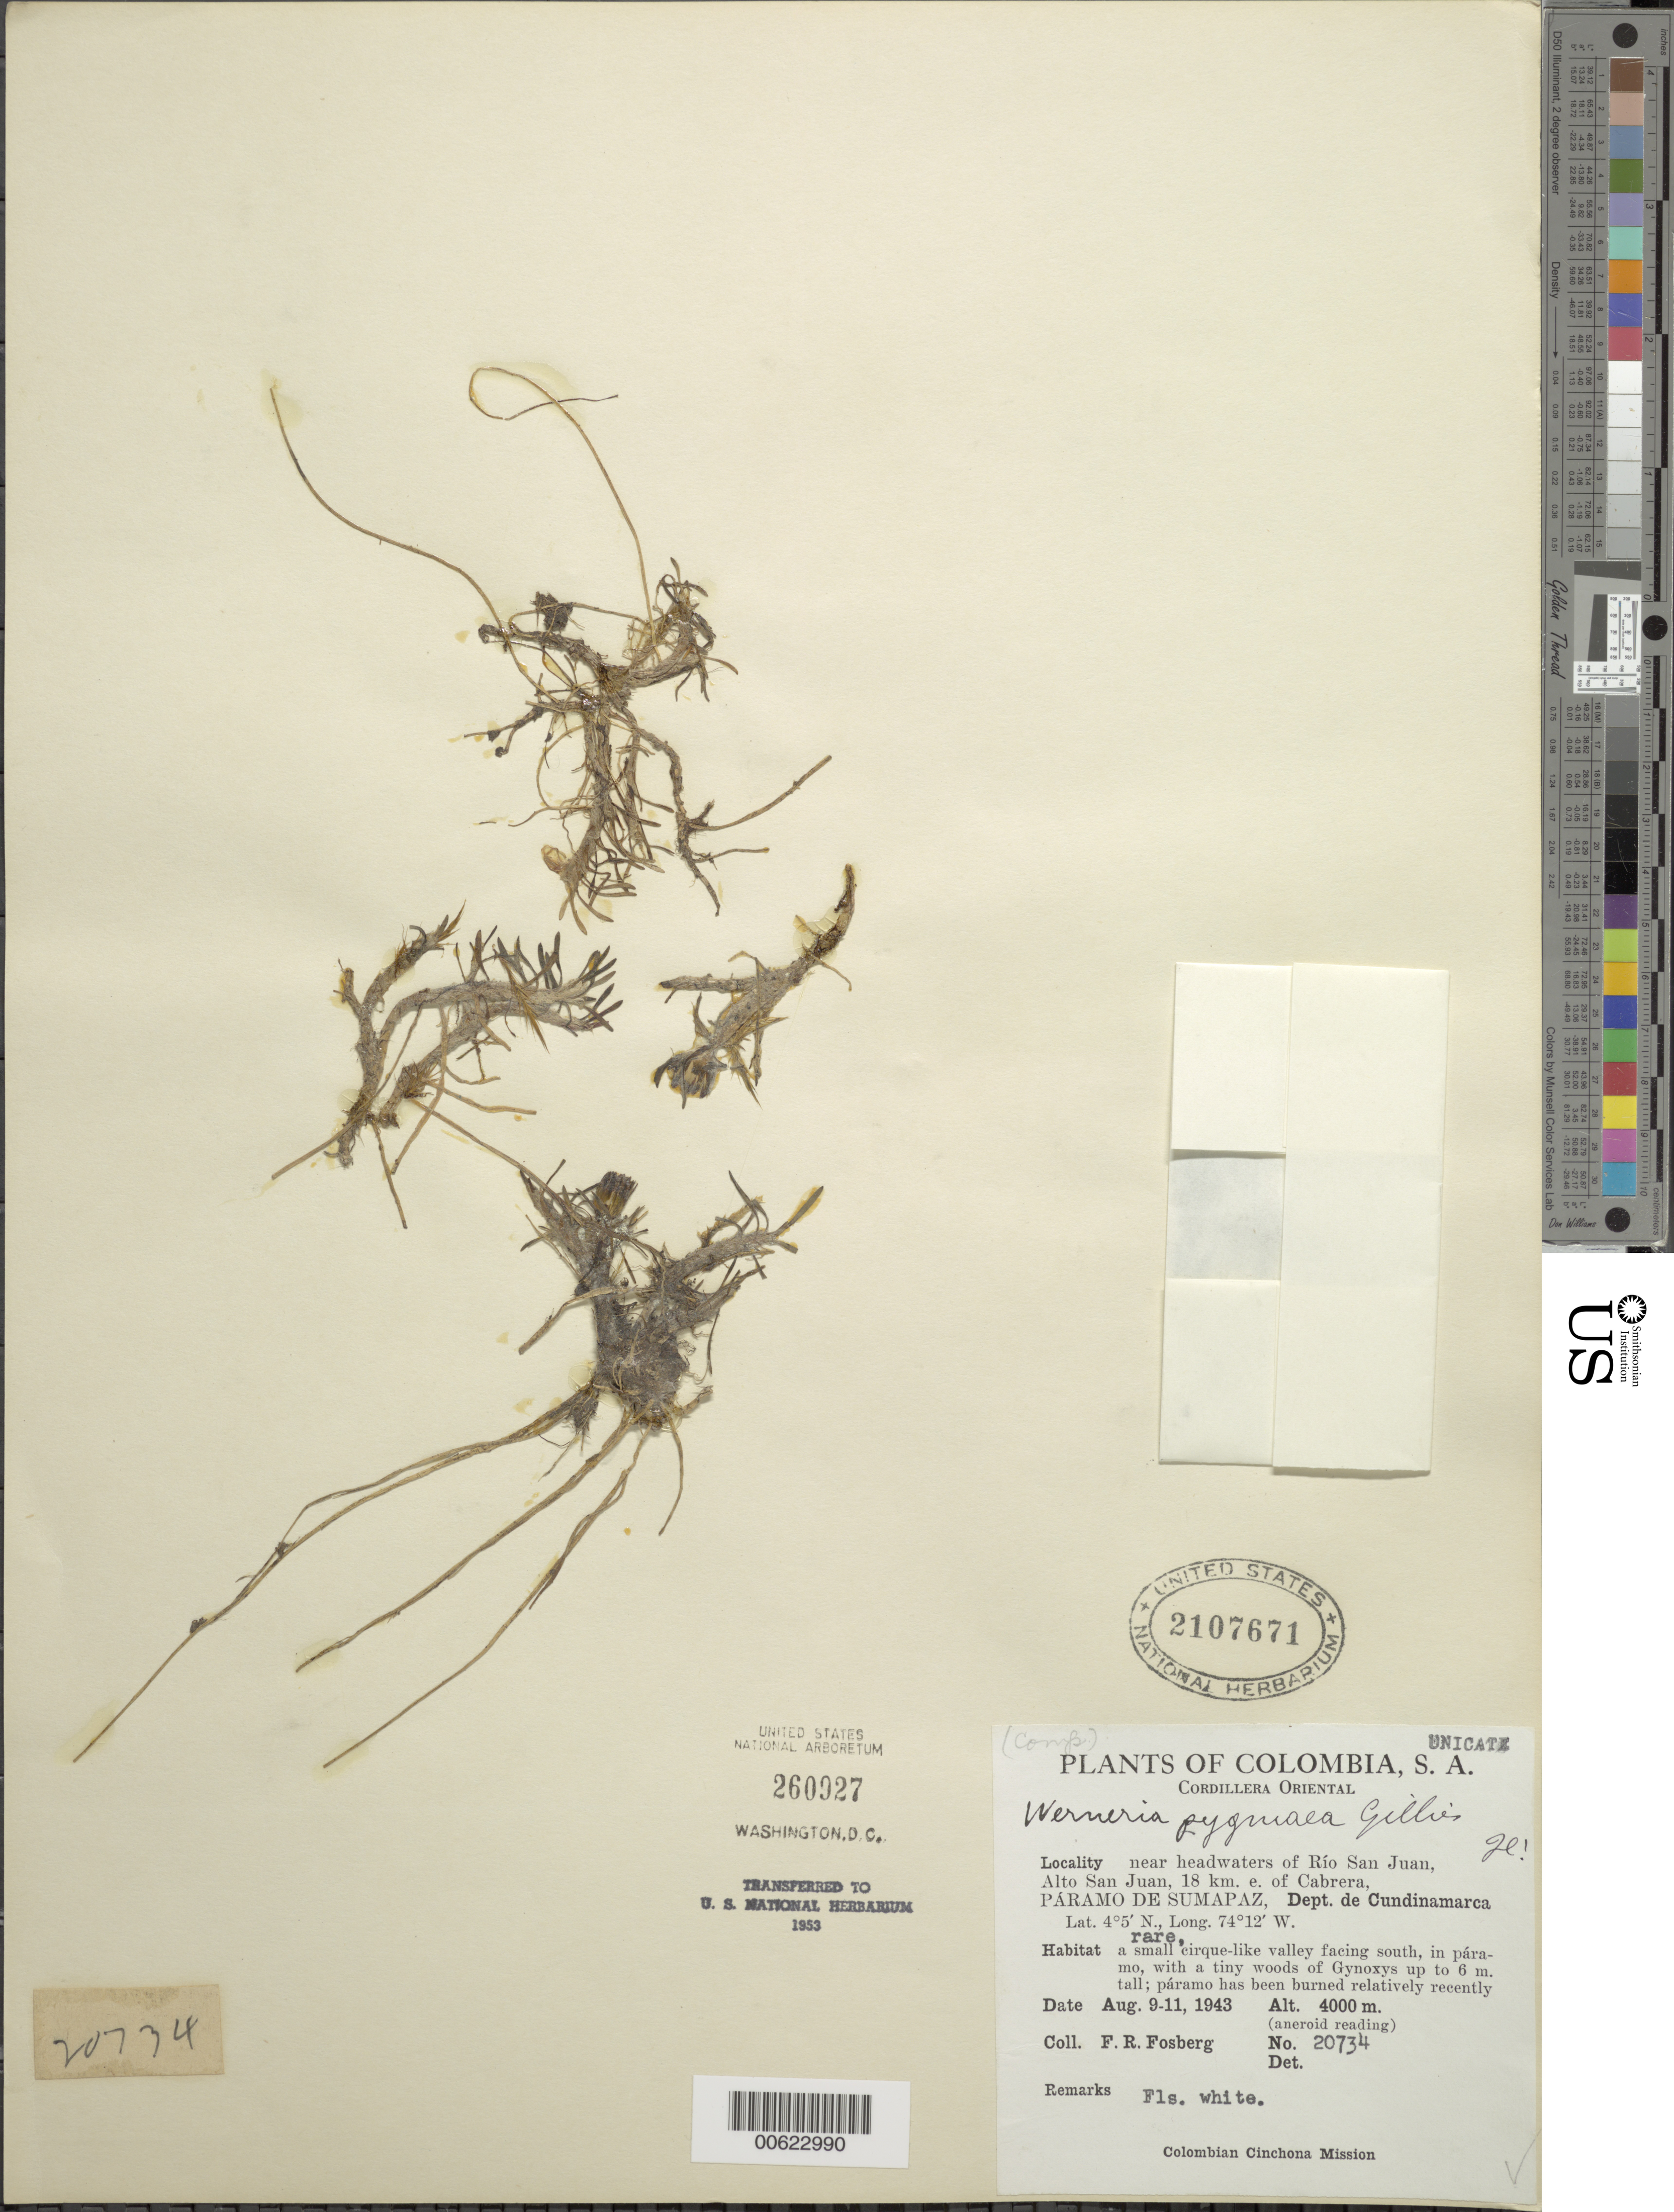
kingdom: Plantae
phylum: Tracheophyta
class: Magnoliopsida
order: Asterales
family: Asteraceae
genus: Werneria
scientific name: Werneria pygmaea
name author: Gillies ex Hook. & Arn.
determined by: Calvo, Joel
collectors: F. R. Fosberg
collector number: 20734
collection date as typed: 9-Aug-43 to 11-Aug-43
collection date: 1943-08-09/1943-08-11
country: Colombia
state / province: Cundinamarca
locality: Par. de Sumapaz. Near headwaters of Rio San Juan, Alto San Juan, 18 km. E of Cabrera.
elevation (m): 4000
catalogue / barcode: US 2107671